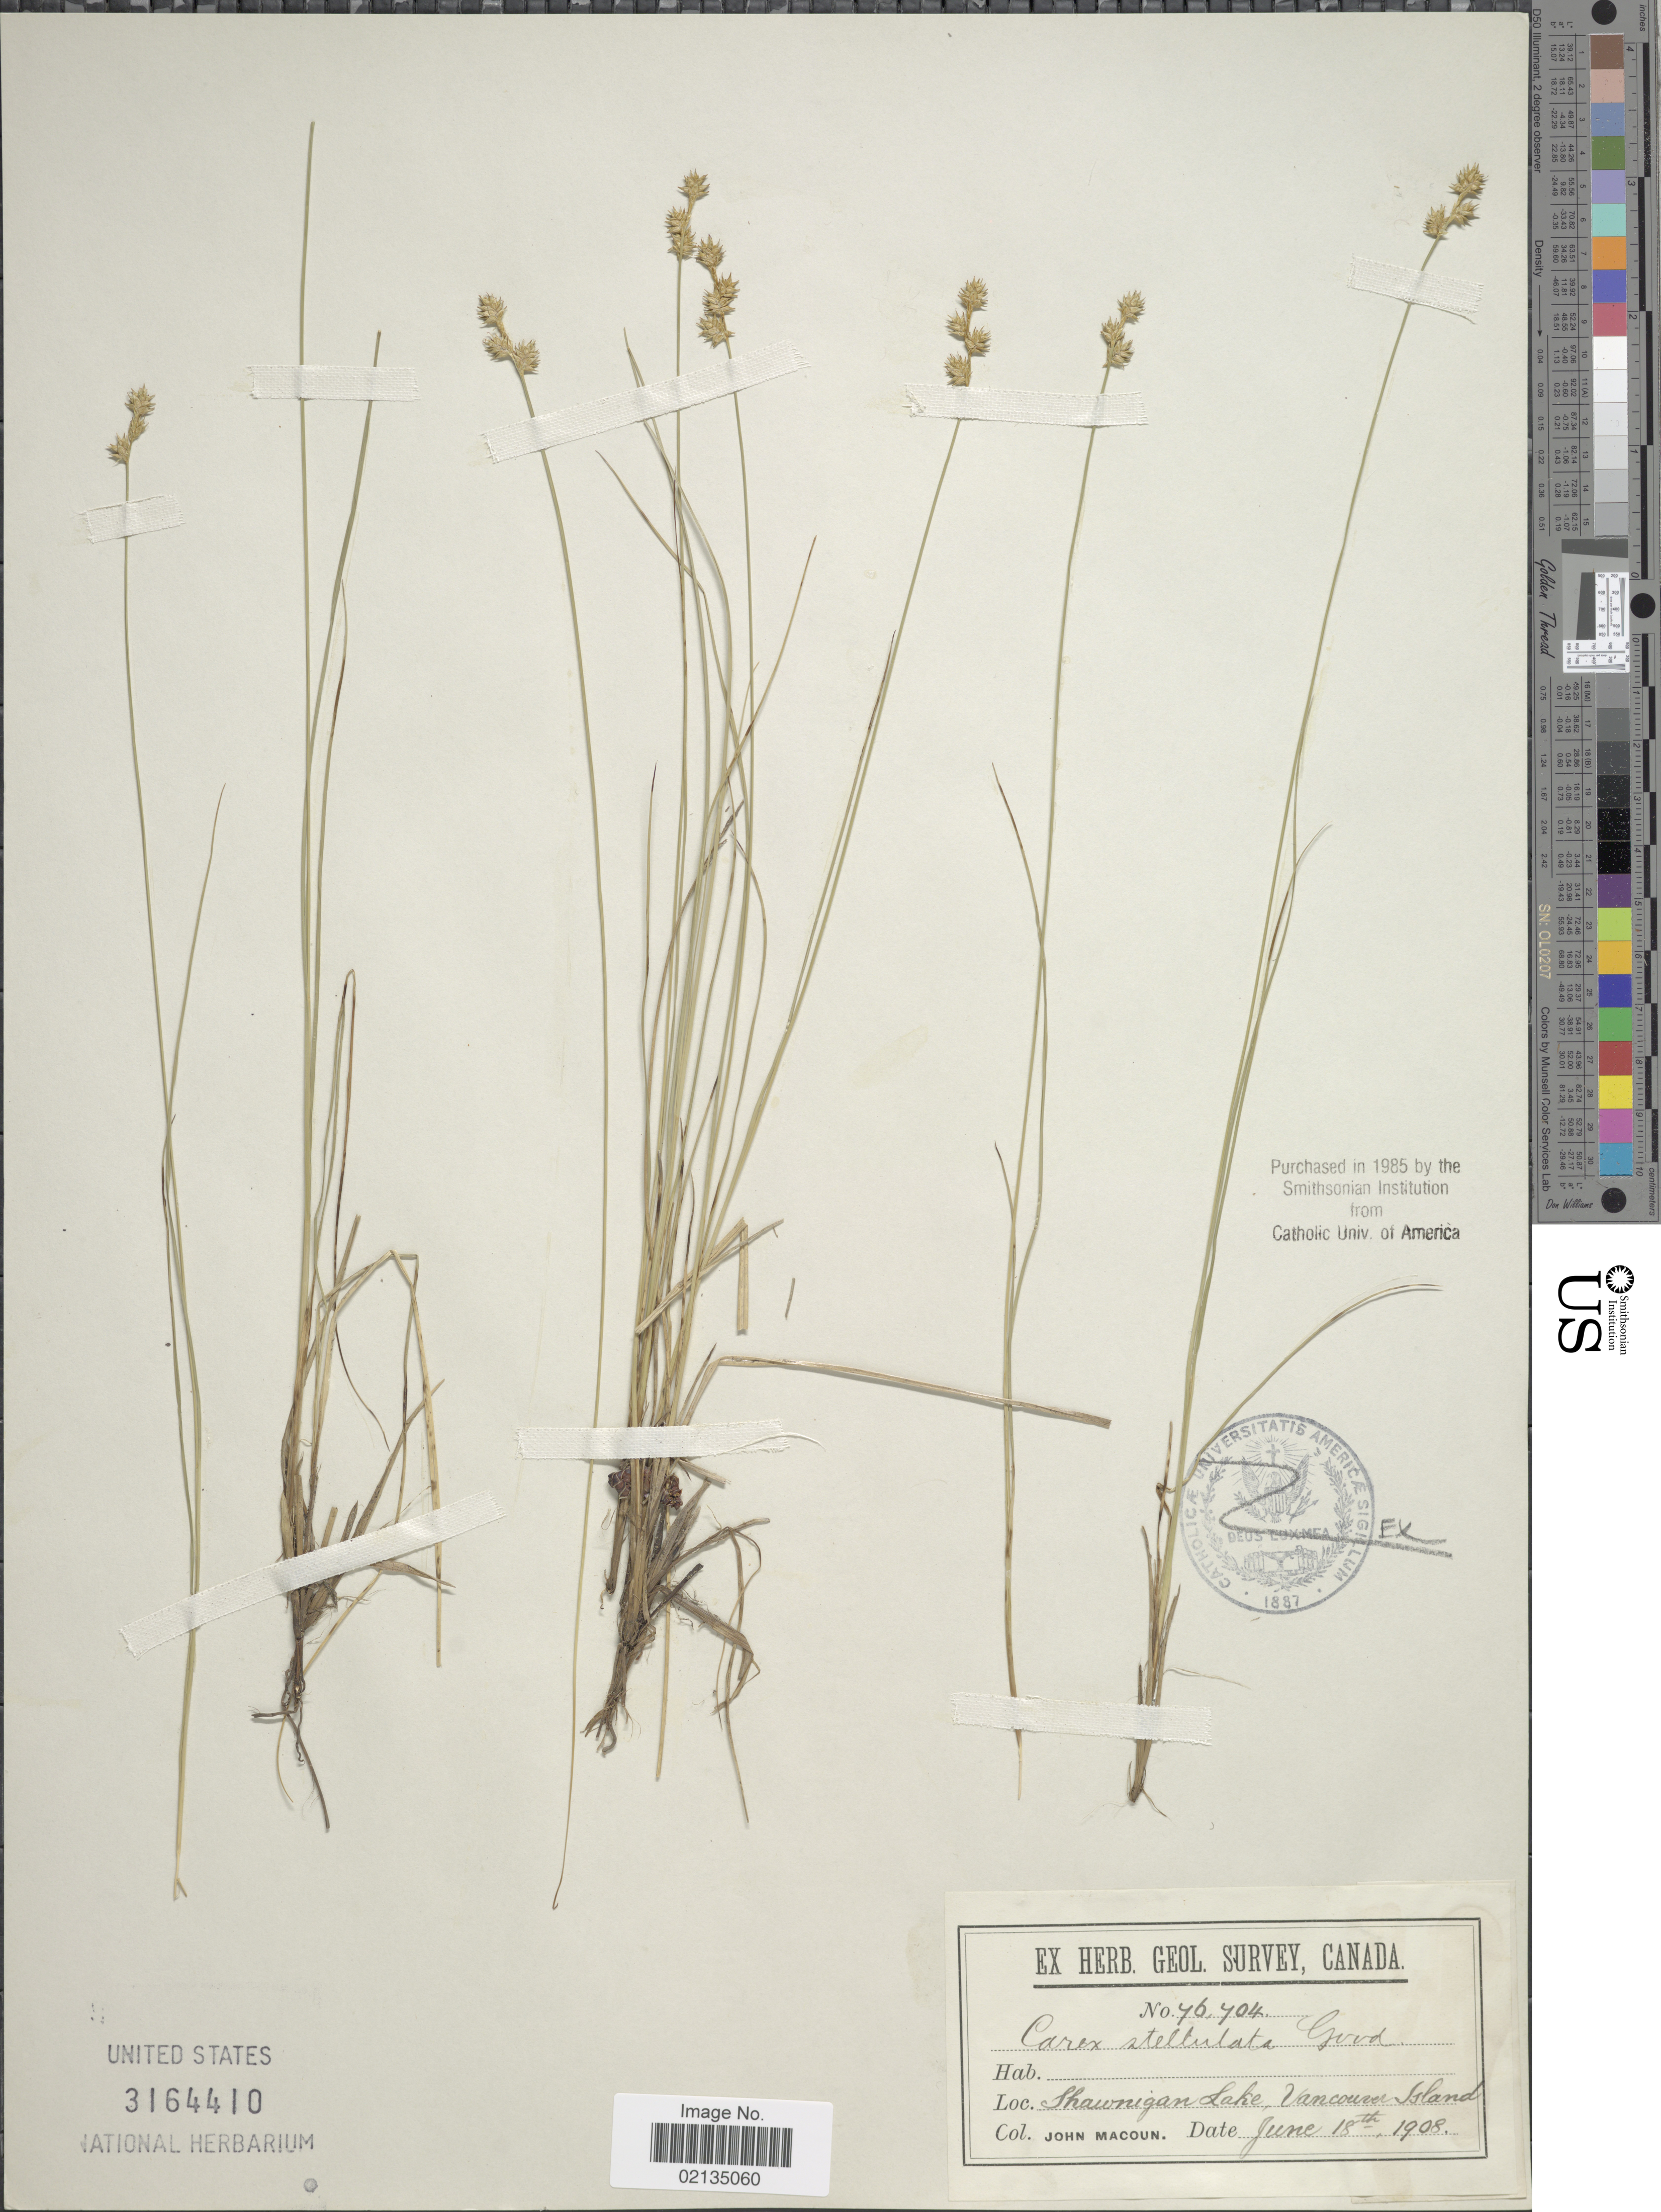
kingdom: Plantae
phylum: Tracheophyta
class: Liliopsida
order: Poales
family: Cyperaceae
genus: Carex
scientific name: Carex echinata subsp. echinata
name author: Murray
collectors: J. Macoun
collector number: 76704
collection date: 1908-06-18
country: Canada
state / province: British Columbia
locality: Shawnigan Lake, Vancouver Island.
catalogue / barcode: US 3164410